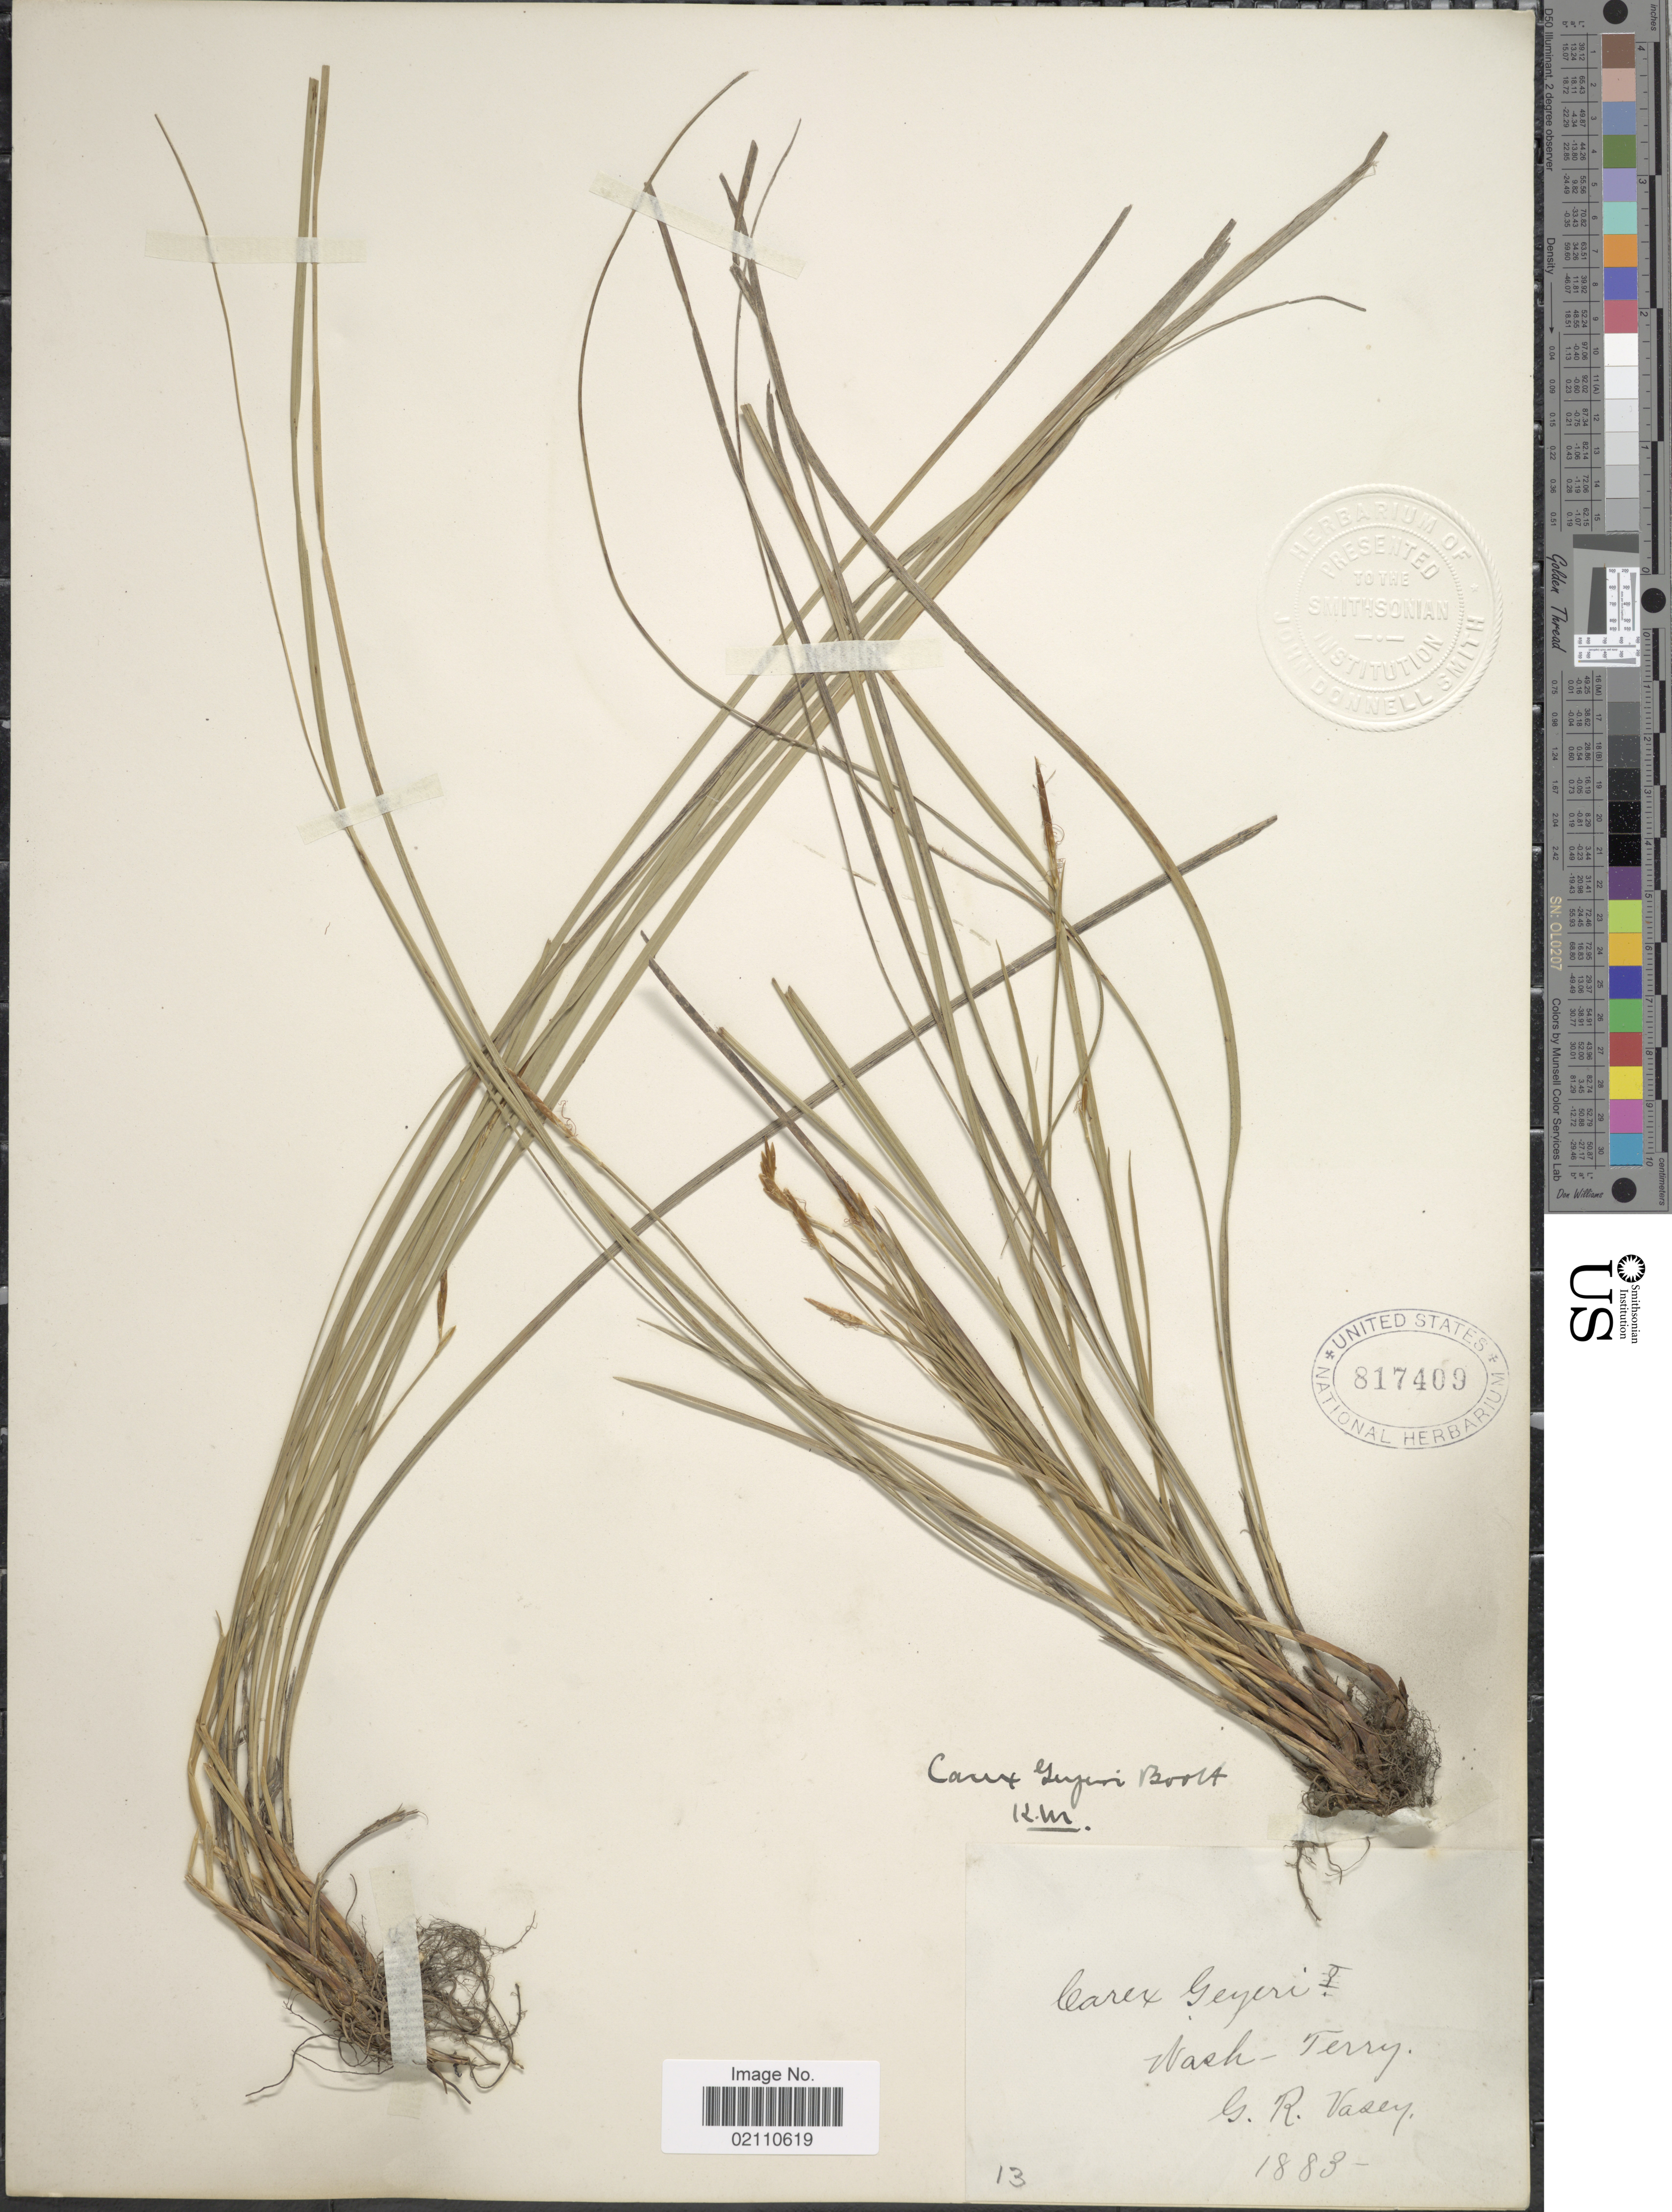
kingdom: Plantae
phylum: Tracheophyta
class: Liliopsida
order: Poales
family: Cyperaceae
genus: Carex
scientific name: Carex geyeri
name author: Boott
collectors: G. R. Vasey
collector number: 13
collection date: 1883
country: United States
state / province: Washington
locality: Wash. Territory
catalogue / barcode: US 817409